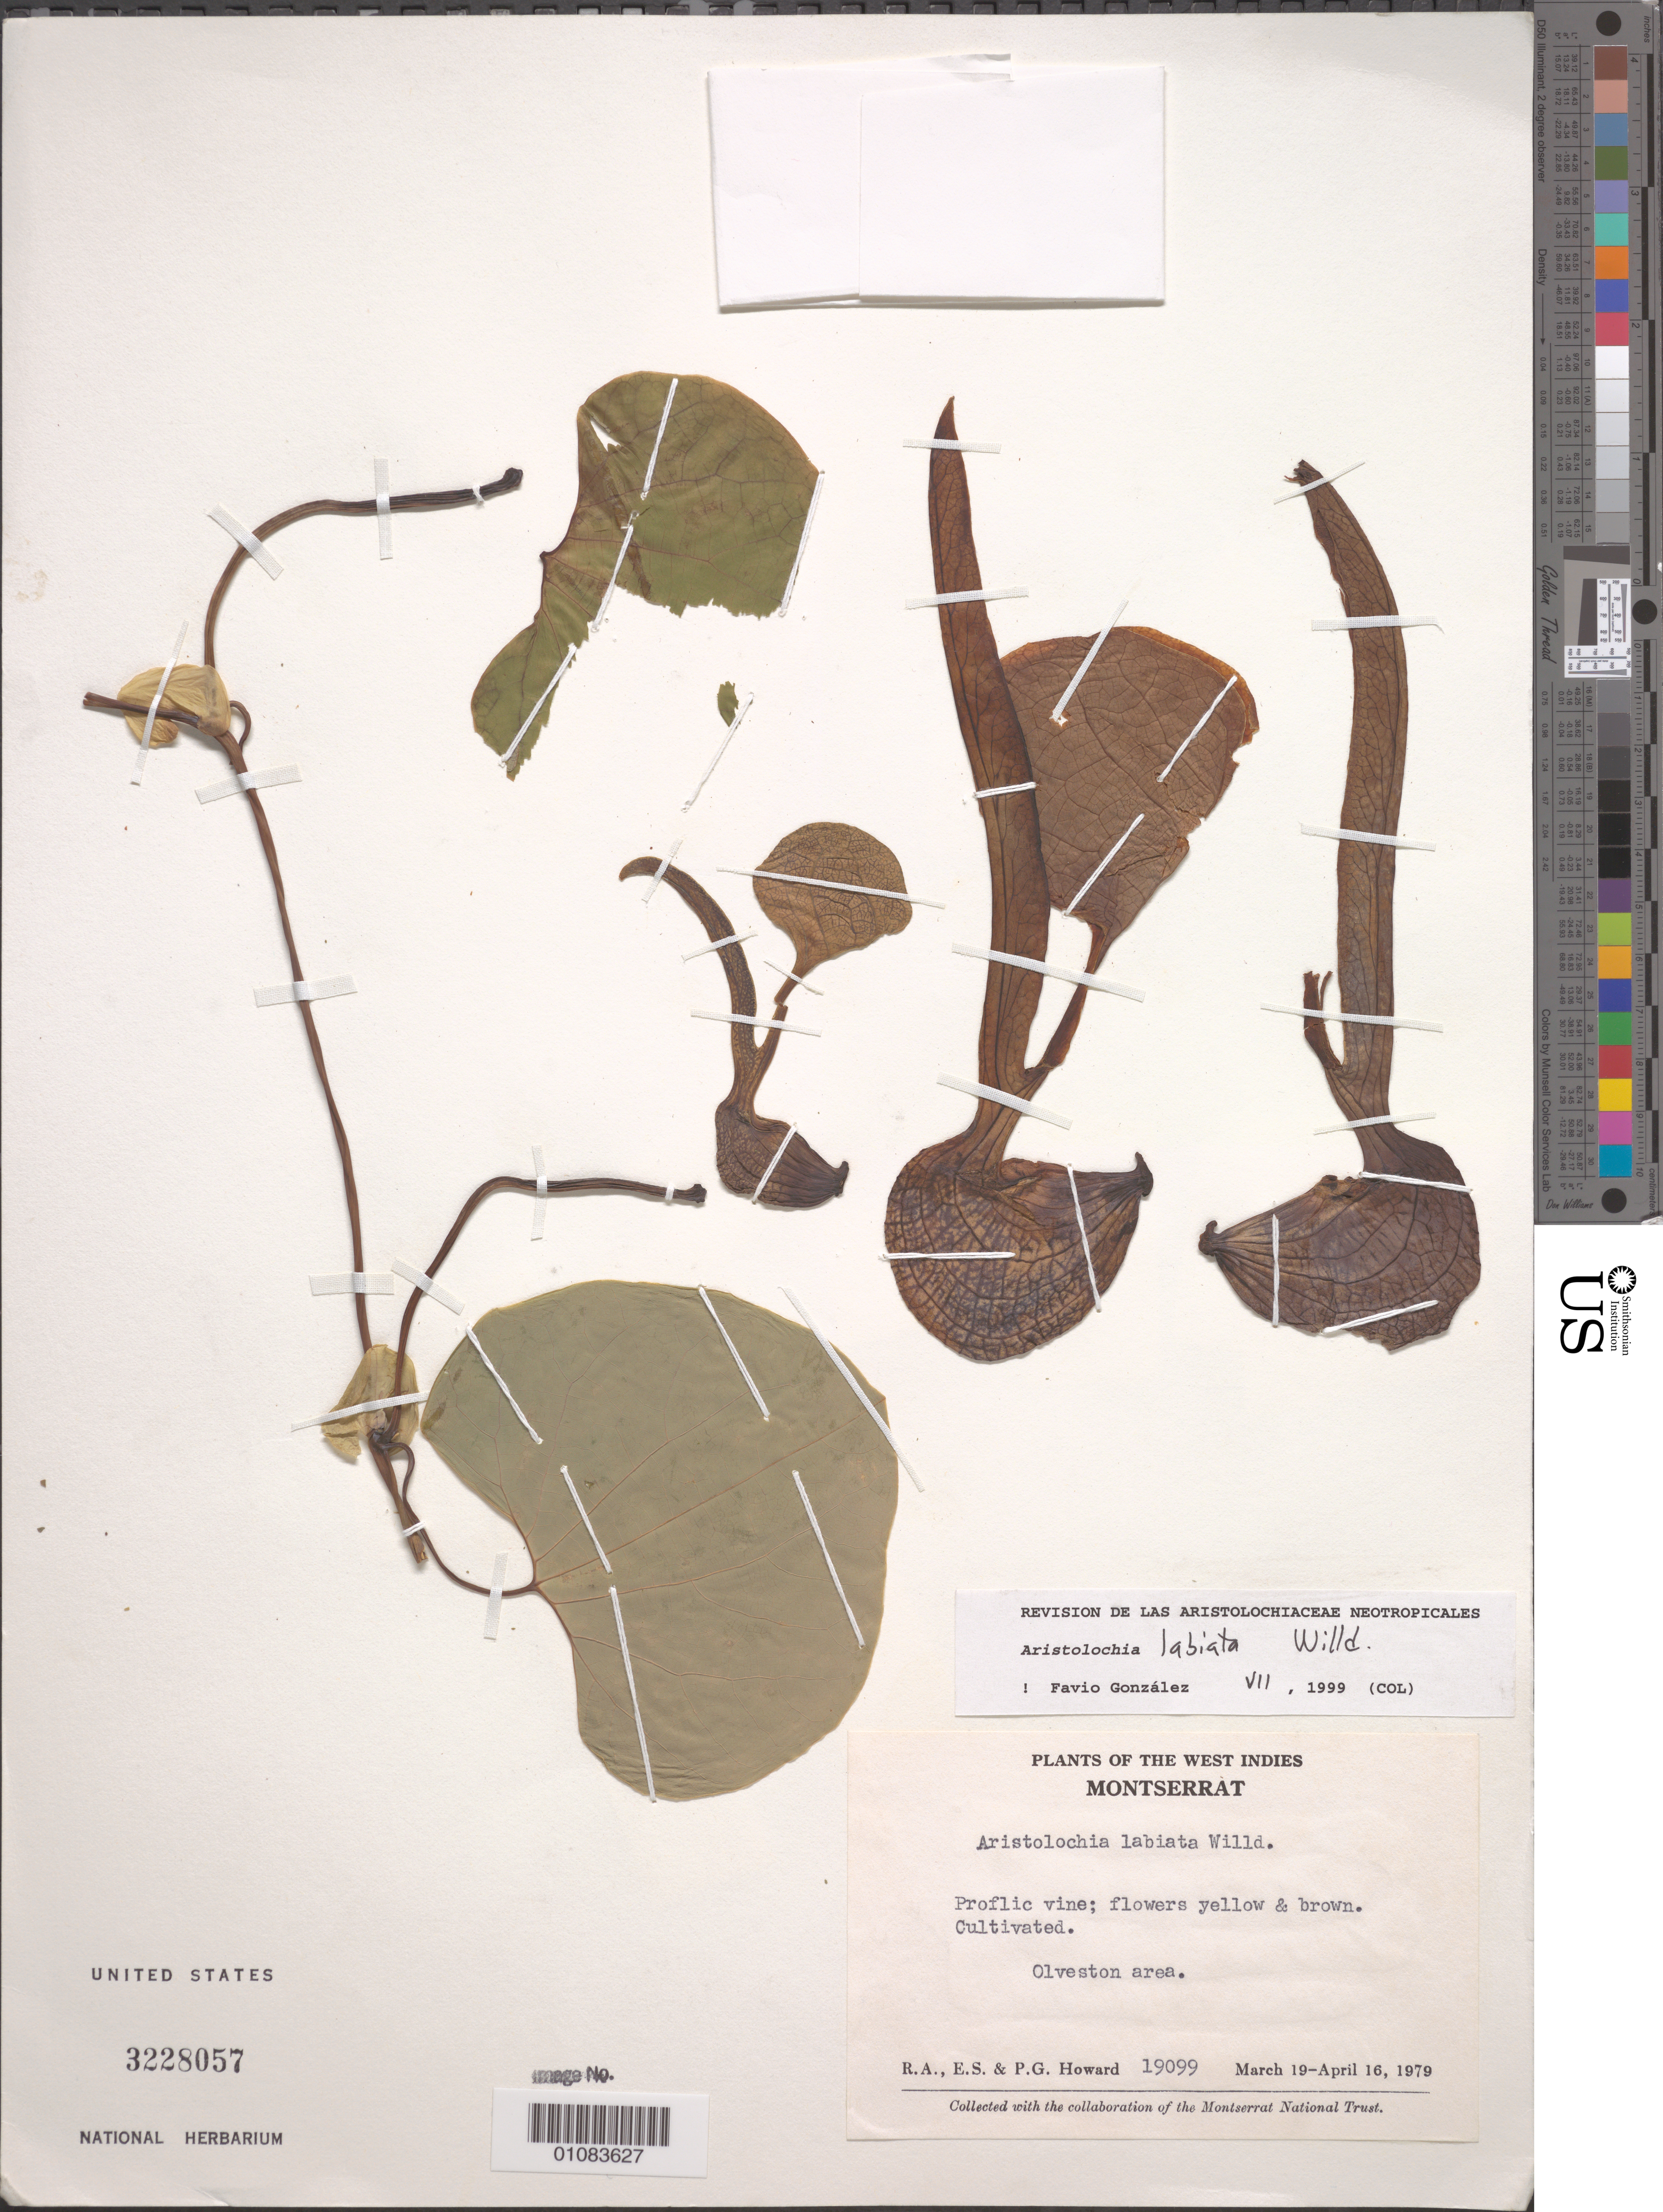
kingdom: Plantae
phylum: Tracheophyta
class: Magnoliopsida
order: Piperales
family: Aristolochiaceae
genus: Aristolochia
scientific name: Aristolochia labiata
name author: Willd.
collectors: R. A. Howard, E. S. Howard & P. Howard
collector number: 19099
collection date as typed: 19 Mar 1979 to 16 Apr 1979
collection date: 1979-03-19/1979-04-16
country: Montserrat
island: Montserrat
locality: Olveston area.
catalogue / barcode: US 3228057